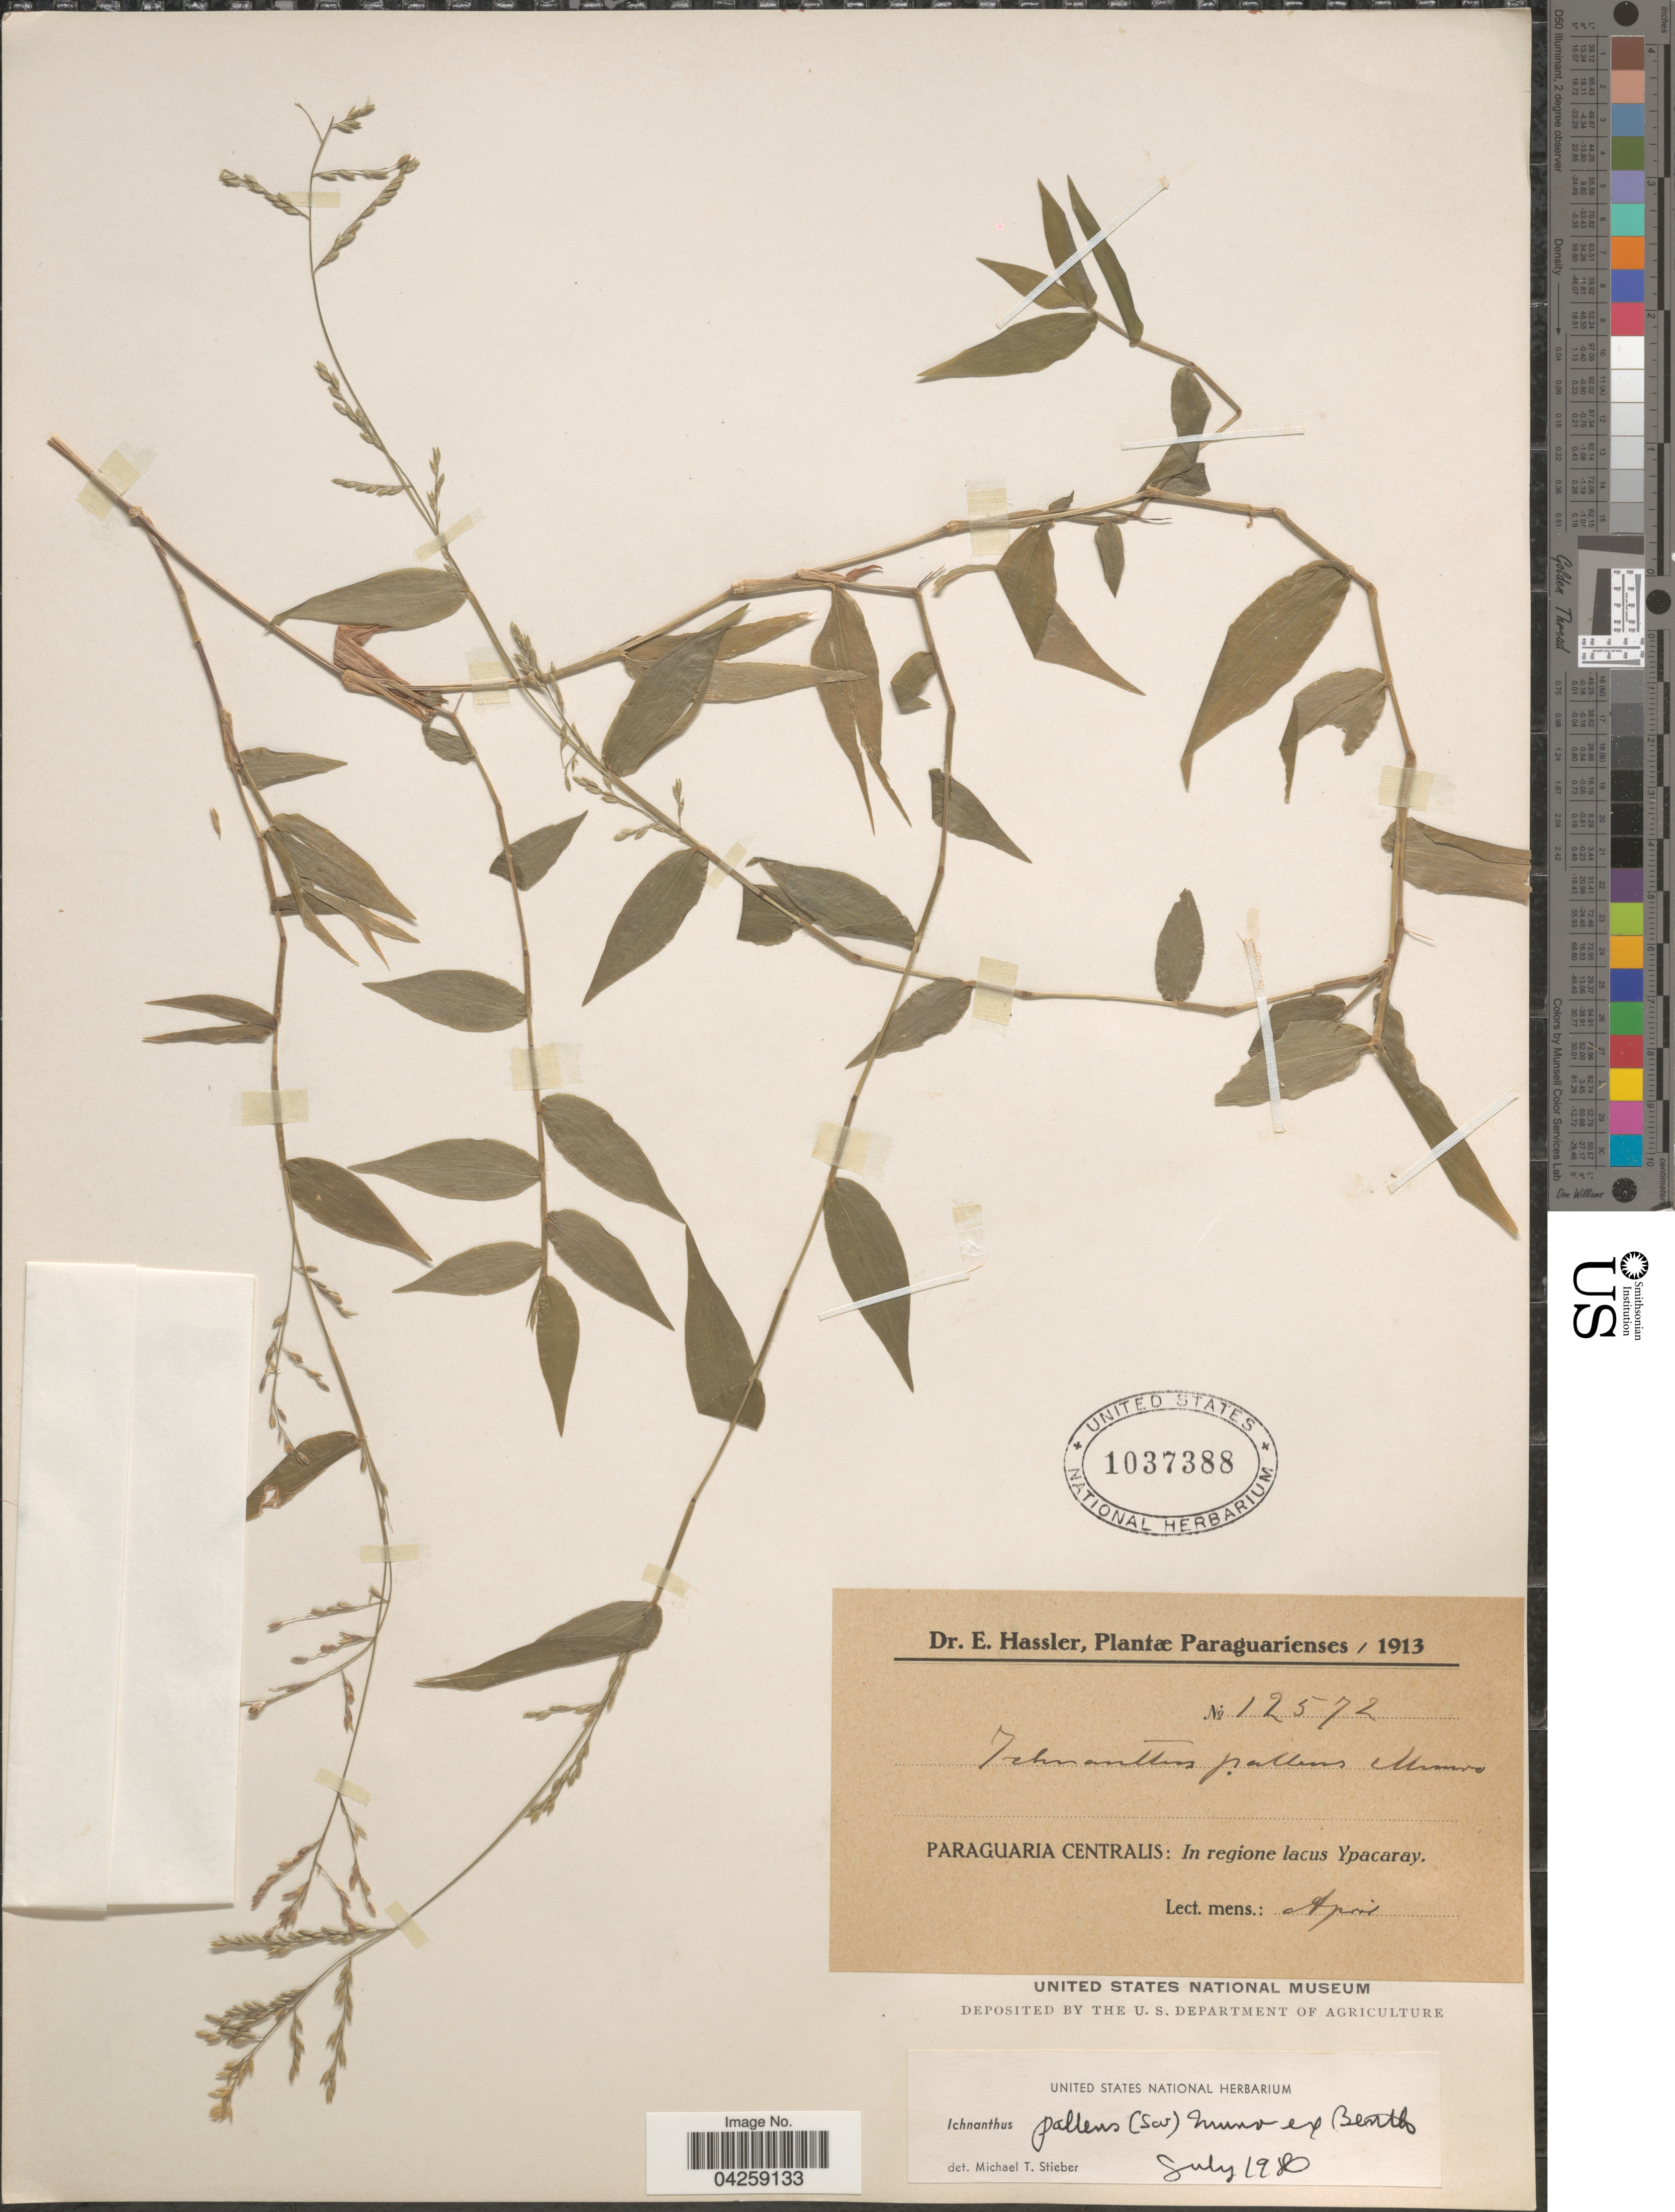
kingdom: Plantae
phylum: Tracheophyta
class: Liliopsida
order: Poales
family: Poaceae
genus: Ichnanthus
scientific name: Ichnanthus pallens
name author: (Sw.) Munro ex Benth.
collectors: E. Hassler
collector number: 12572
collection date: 1913-04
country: Paraguay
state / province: Paraguari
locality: Paraguaria Centralis: In regione lacus Ypacaray.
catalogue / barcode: US 1037388